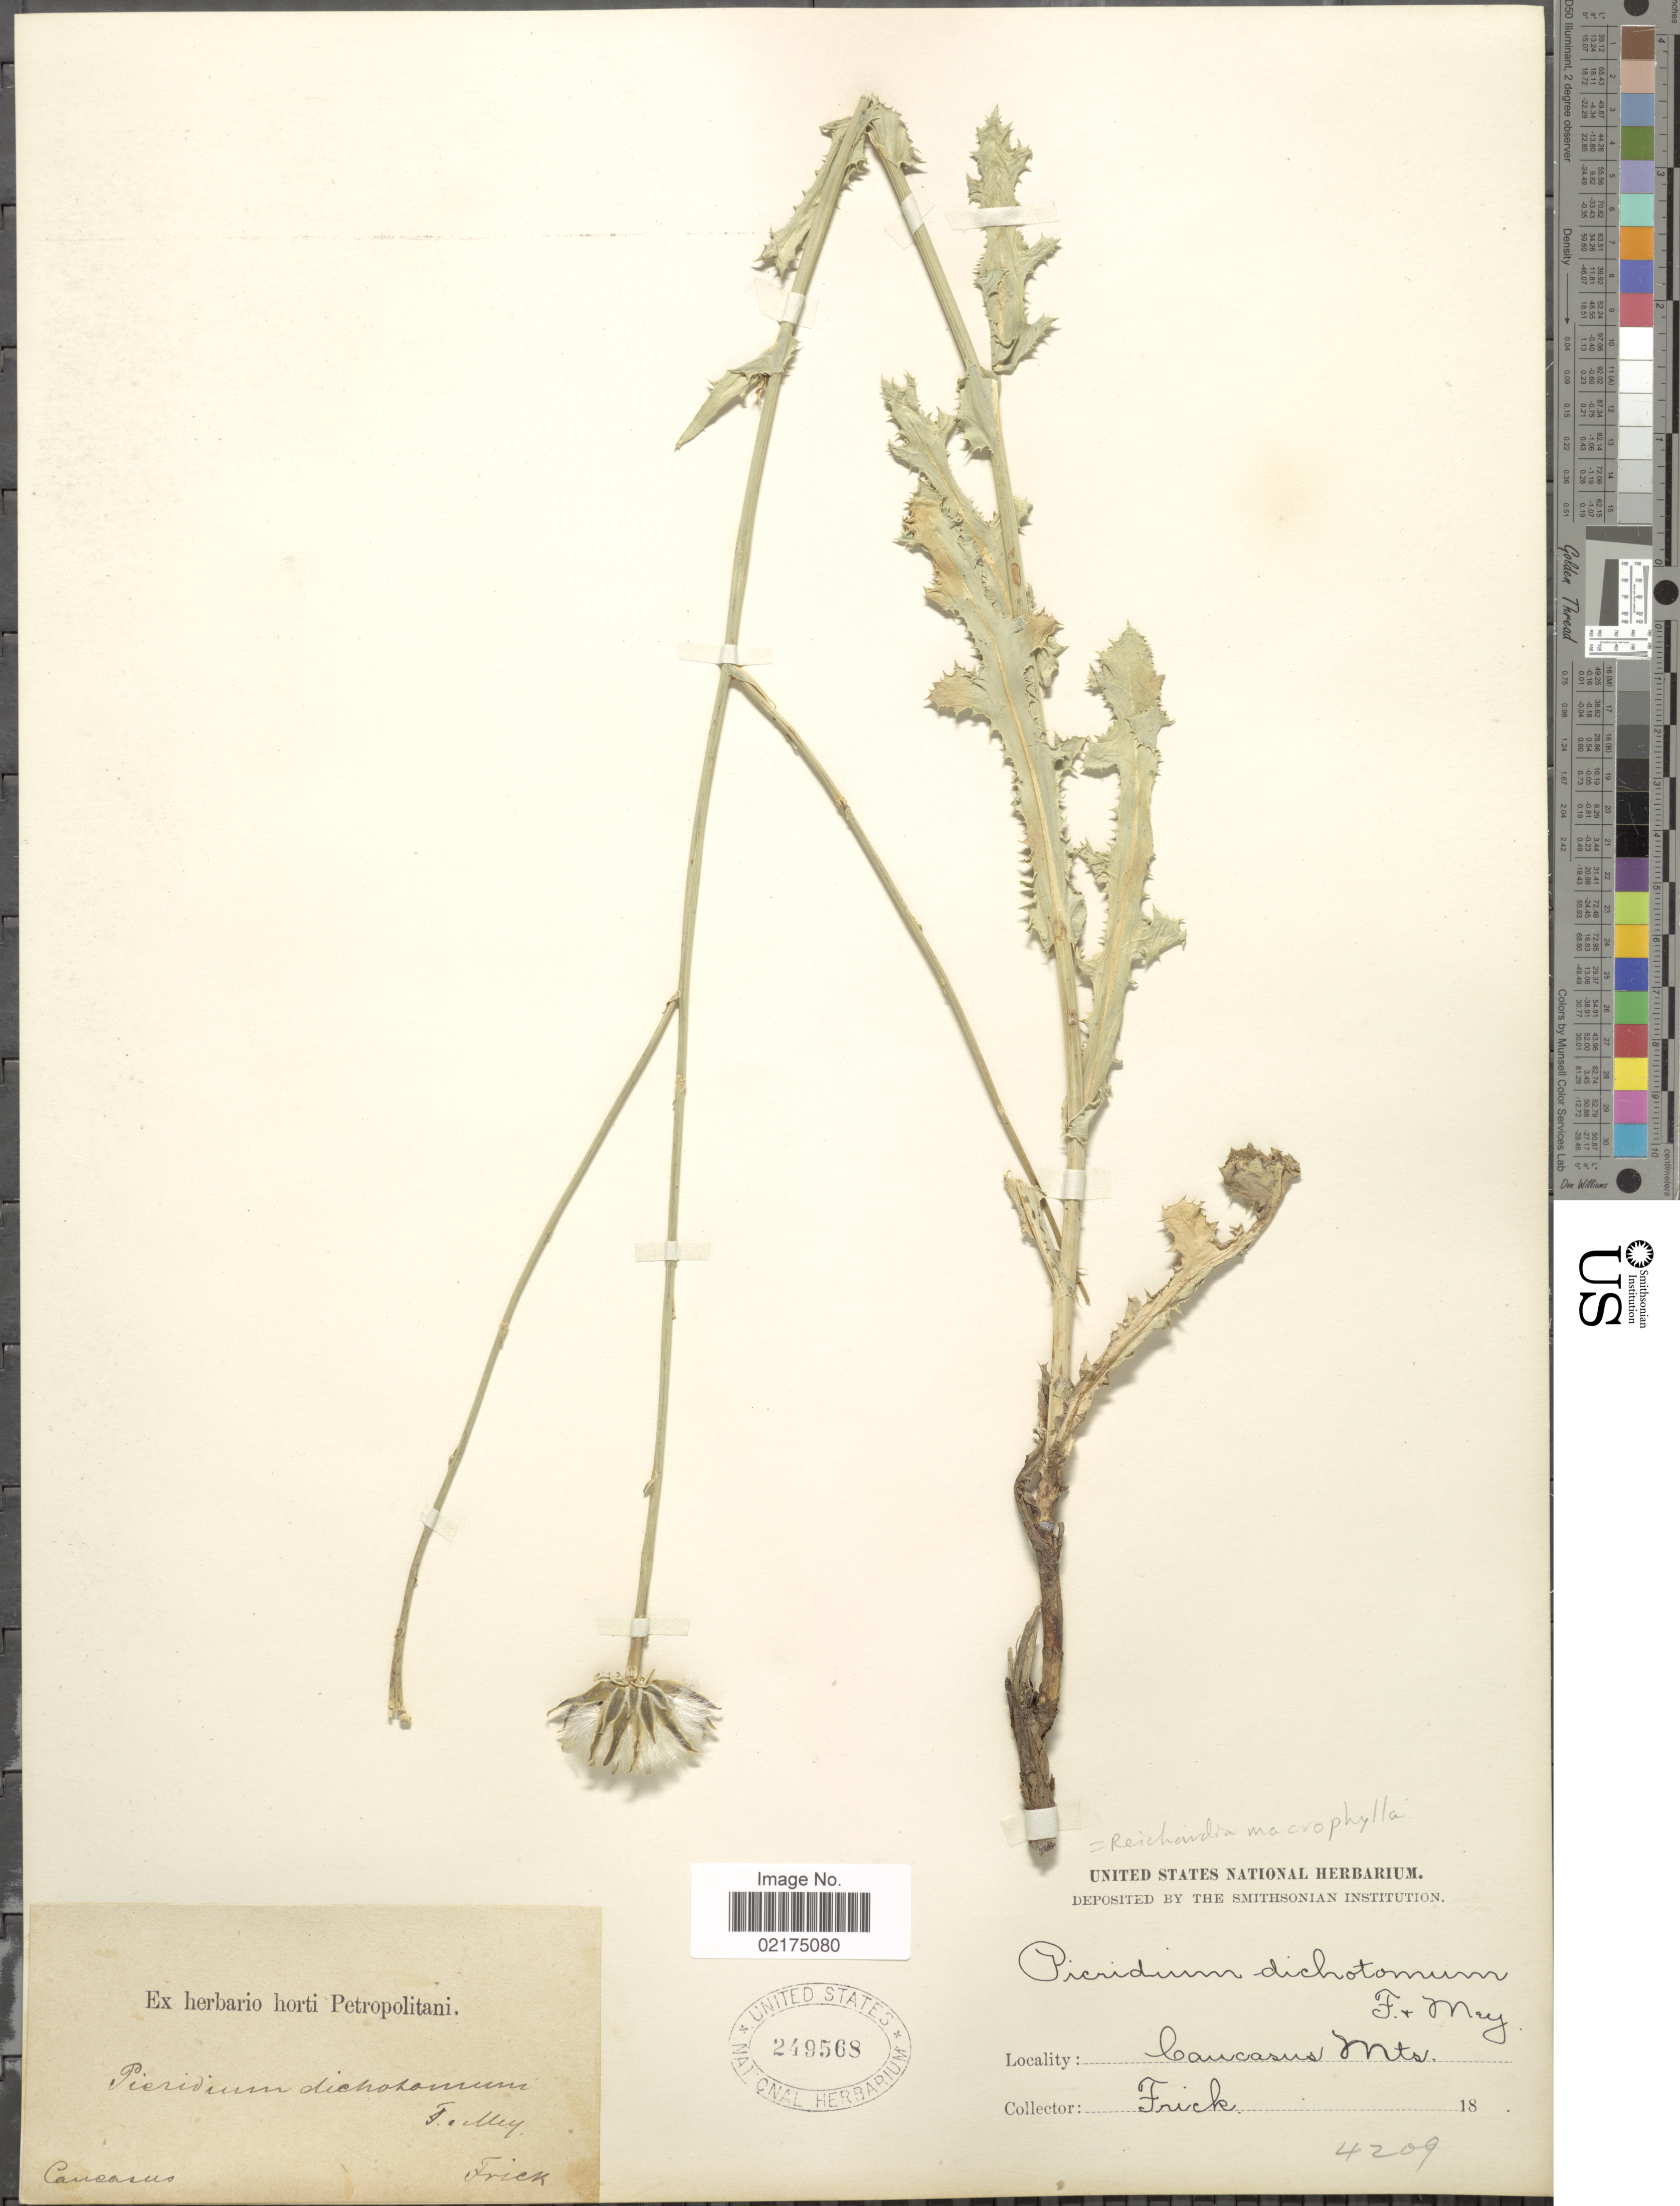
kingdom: Plantae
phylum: Tracheophyta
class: Magnoliopsida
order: Asterales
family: Asteraceae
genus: Reichardia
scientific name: Reichardia dichotoma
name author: (DC.) Freyn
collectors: Frick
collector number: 4209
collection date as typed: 18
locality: Caucasus Mts.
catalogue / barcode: US 249568